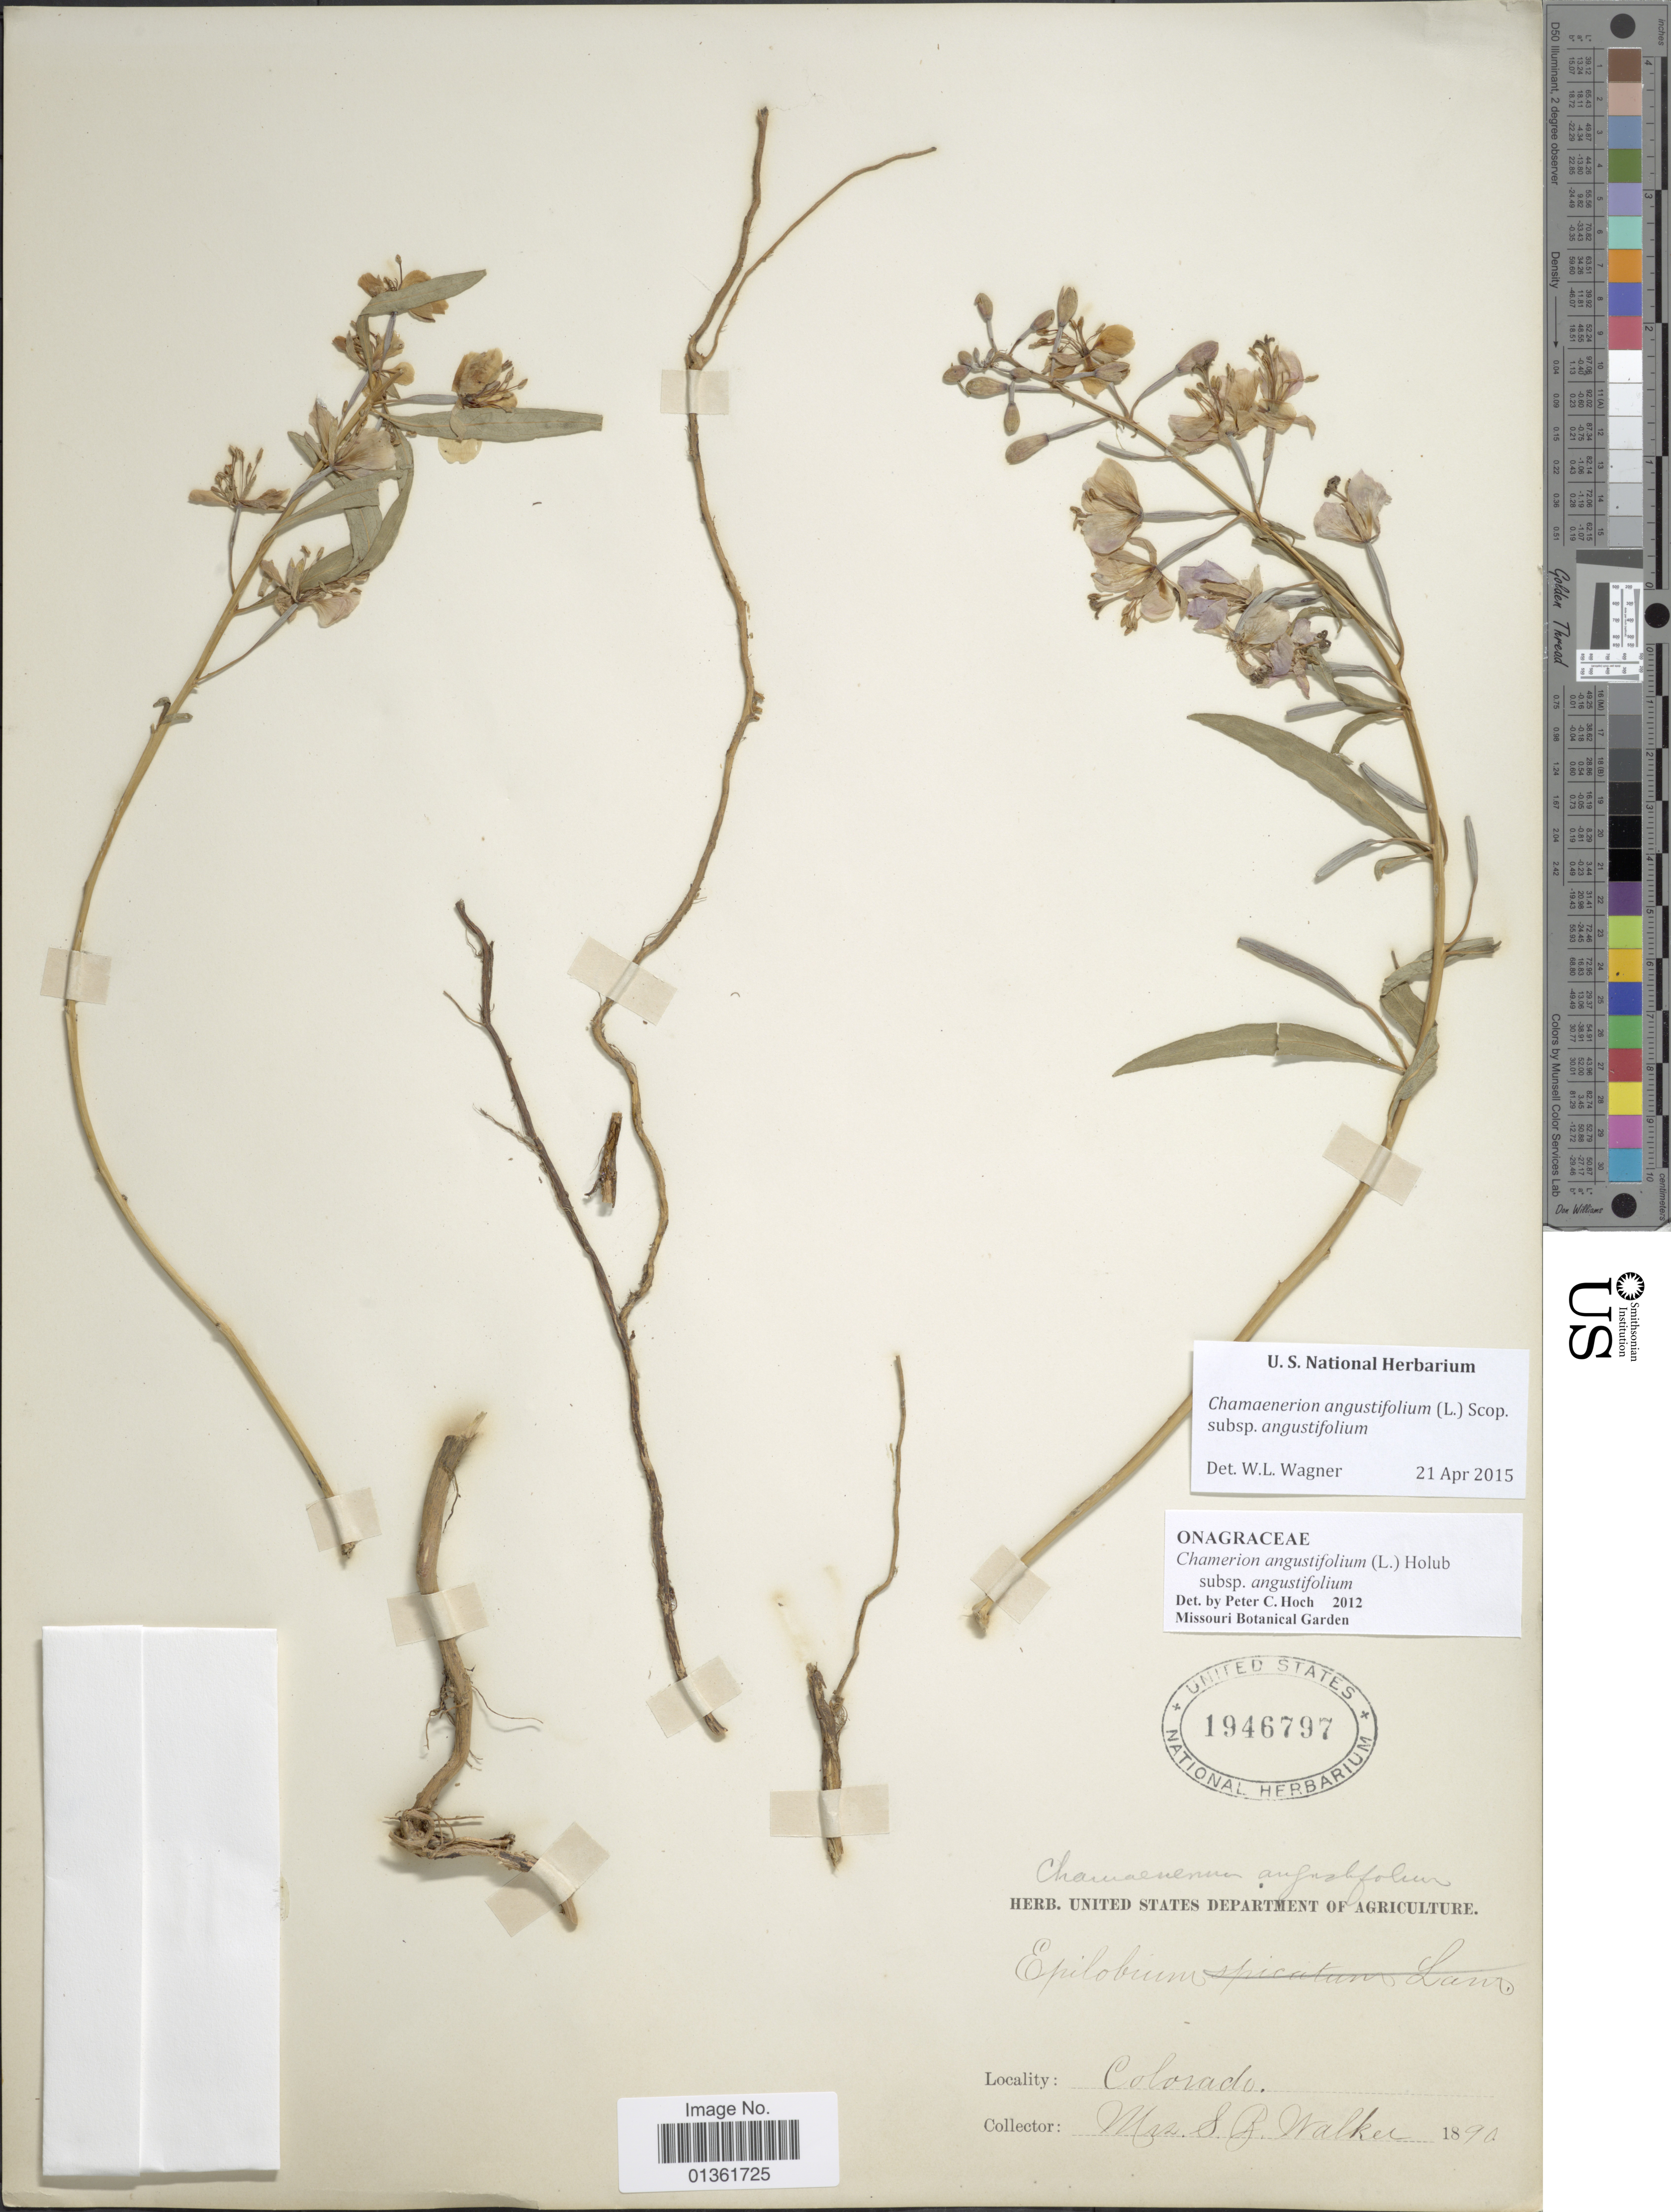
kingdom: Plantae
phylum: Tracheophyta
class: Magnoliopsida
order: Myrtales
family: Onagraceae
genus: Chamaenerion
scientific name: Chamaenerion angustifolium subsp. angustifolium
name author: (L.) Scop.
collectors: S. Walker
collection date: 1890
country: United States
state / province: Colorado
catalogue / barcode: US 1946797